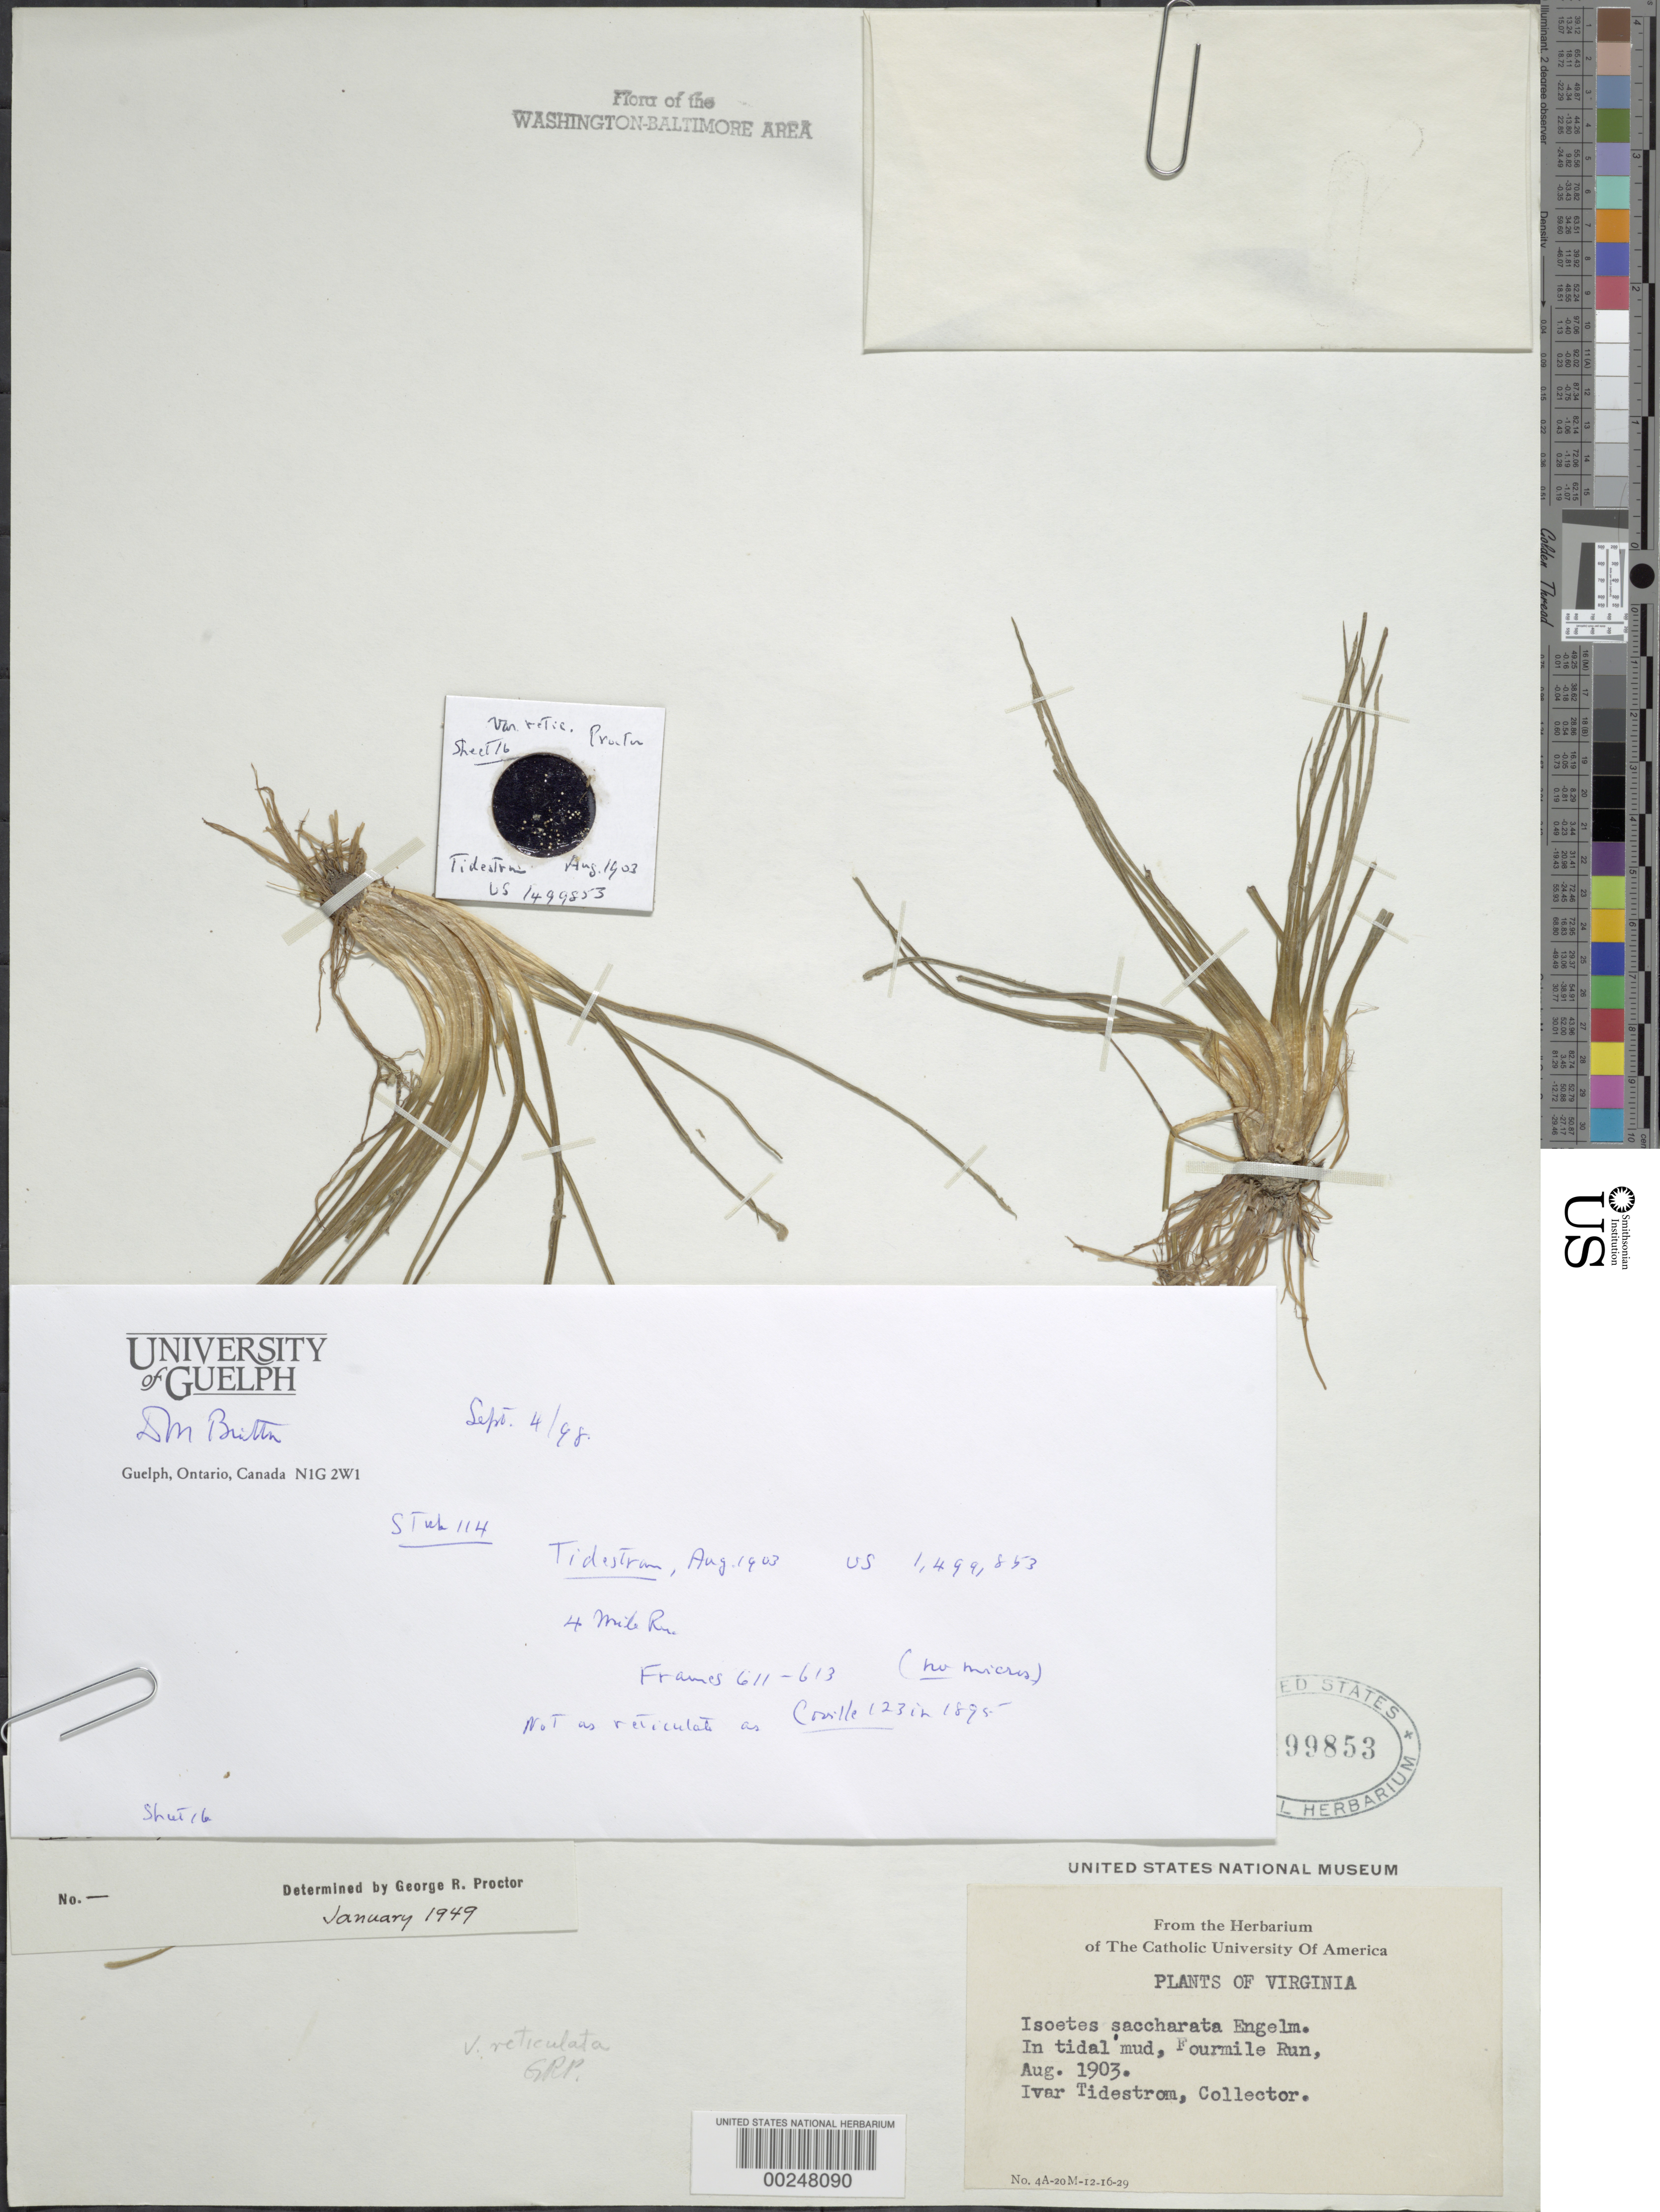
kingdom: Plantae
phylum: Tracheophyta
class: Lycopodiopsida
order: Isoetales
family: Isoetaceae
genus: Isoetes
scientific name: Isoetes riparia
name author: Engelm. ex A. Braun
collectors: I. F. Tidestrom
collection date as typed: Aug 1903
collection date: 1903-08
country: United States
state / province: Virginia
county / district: Arlington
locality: Four Mile Run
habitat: In tidal mud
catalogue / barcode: US 1499853